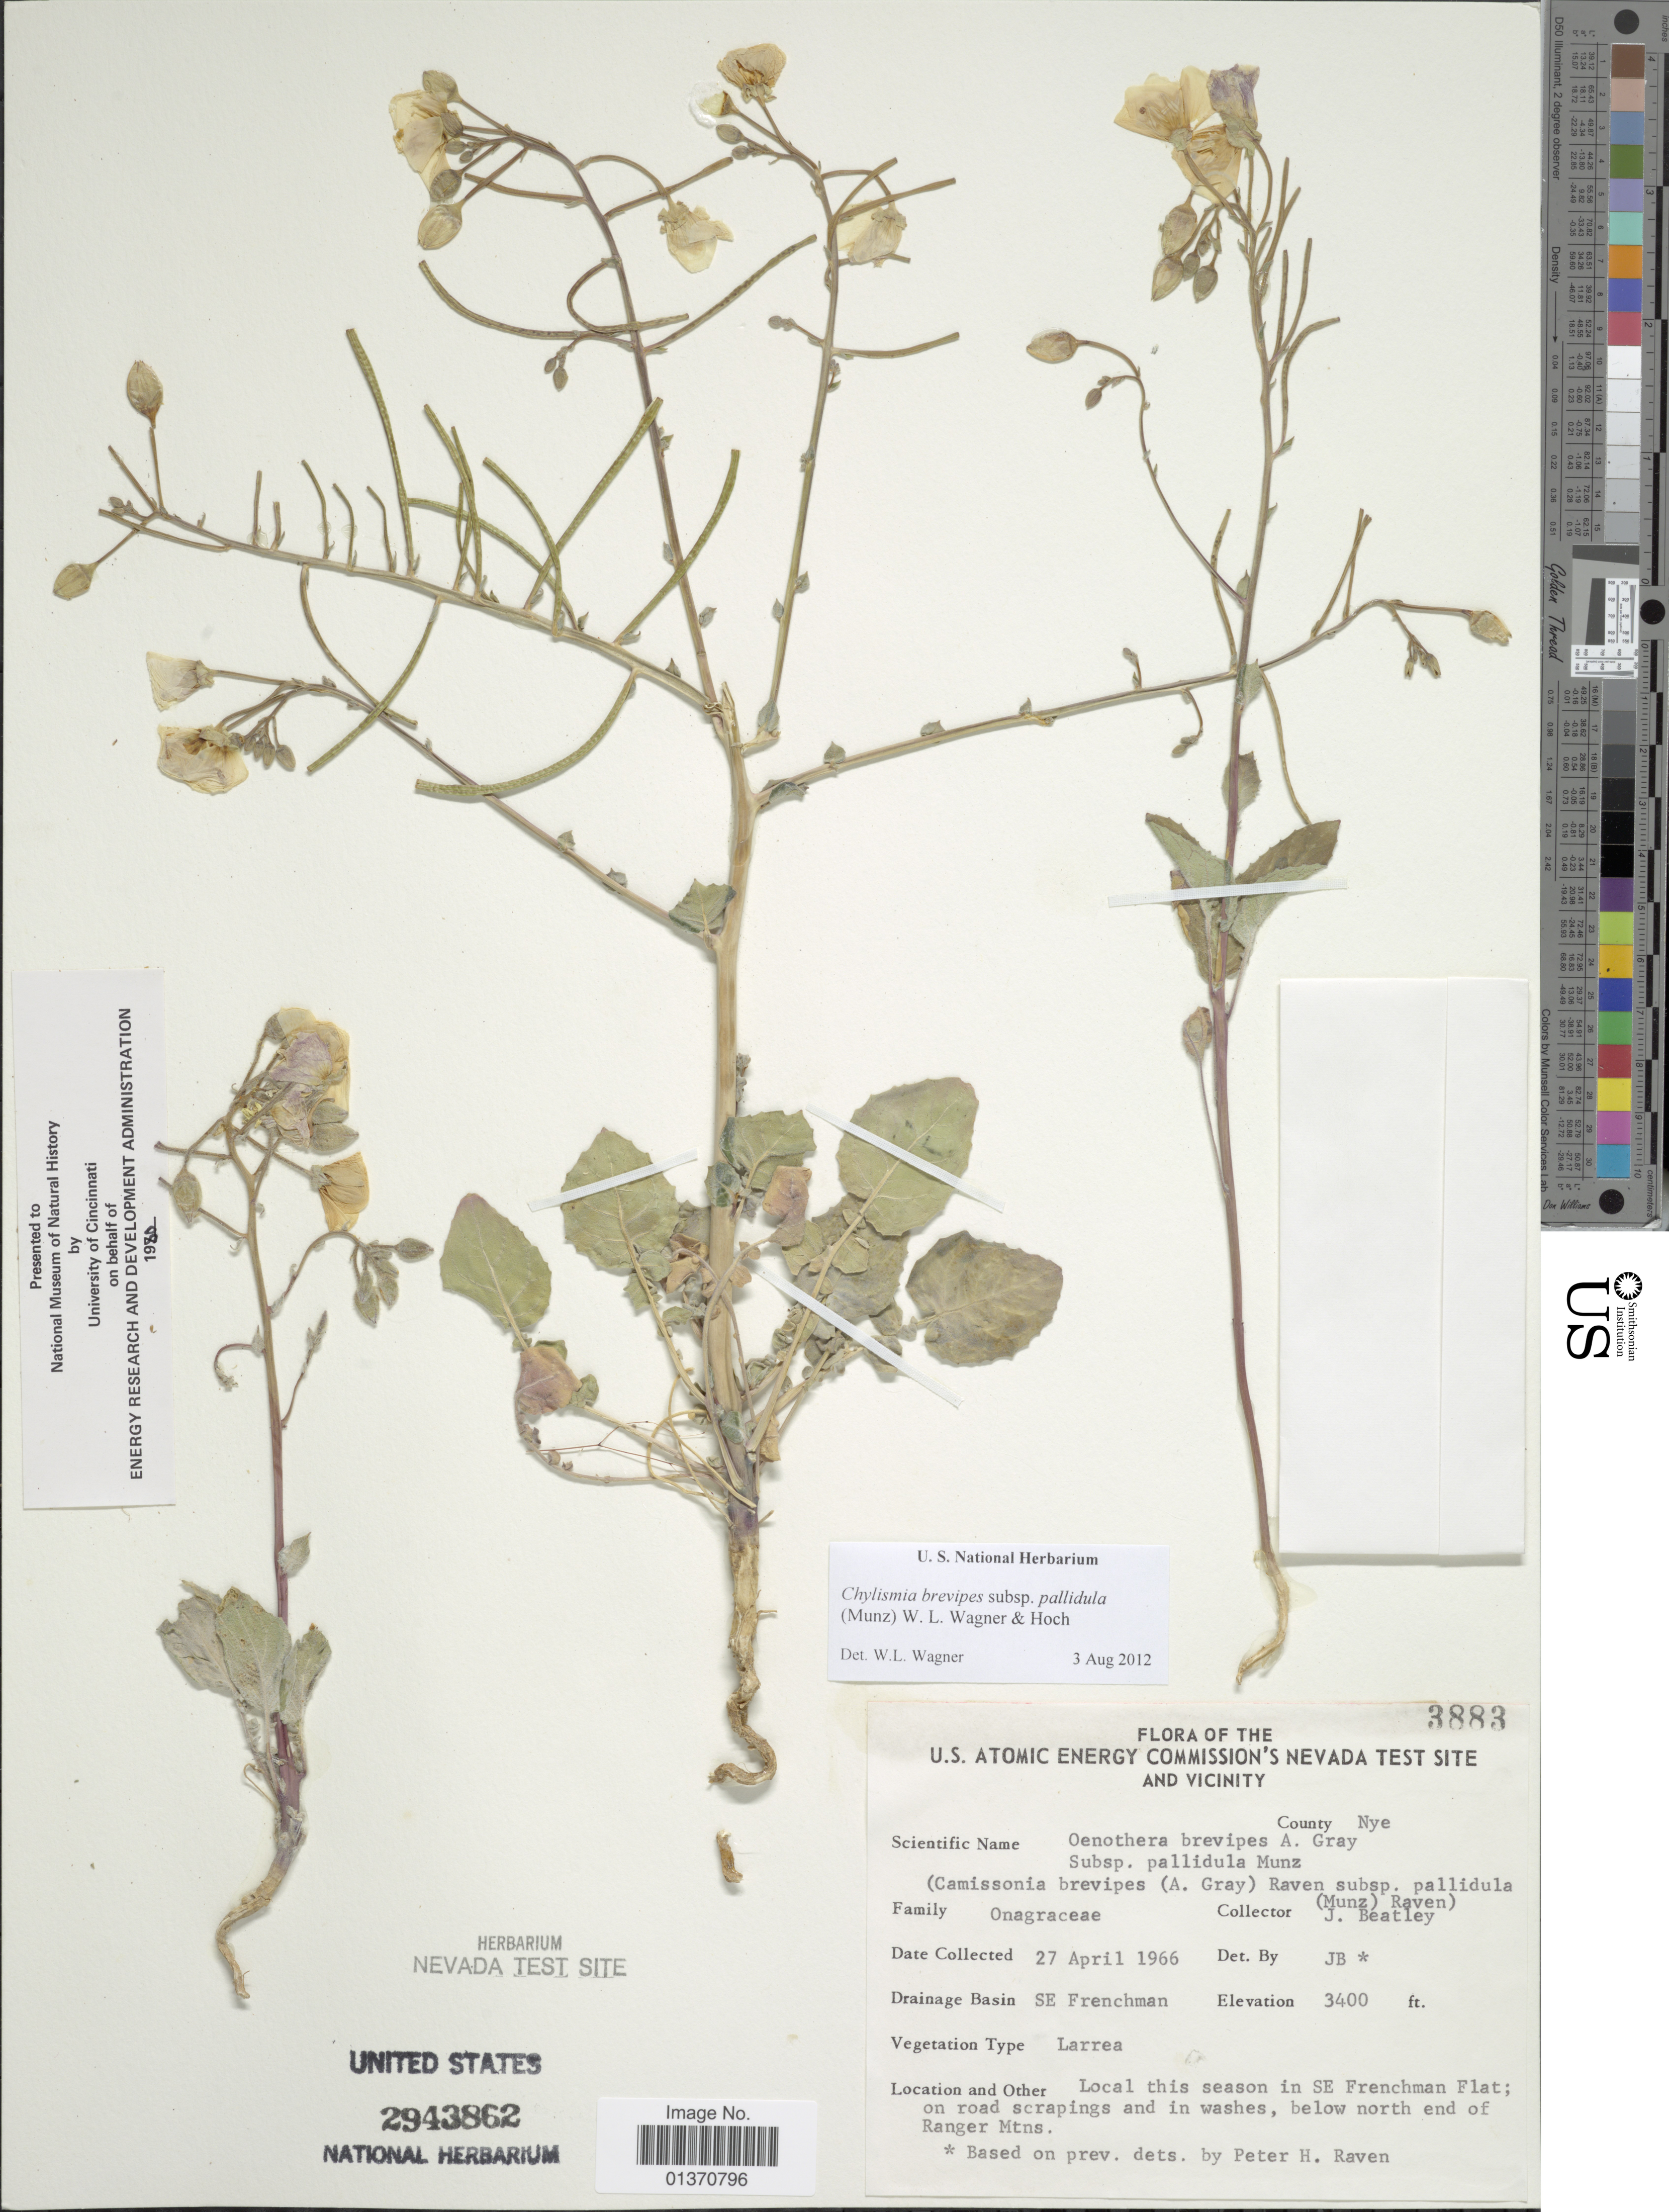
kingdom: Plantae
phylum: Tracheophyta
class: Magnoliopsida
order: Myrtales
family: Onagraceae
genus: Chylismia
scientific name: Chylismia brevipes subsp. pallidula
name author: (Munz) W.L. Wagner & Hoch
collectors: J. C. Beatley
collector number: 3883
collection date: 1966-04-27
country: United States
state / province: Nevada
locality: U. S. Atomic Energy Commission's Nevada Test Site and Vicinity, SE Frenchman, Local this season in SE Frenchman Flat; on road scrapings and in washes, below north end of Ranger Mtns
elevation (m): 1036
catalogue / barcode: US 2943862